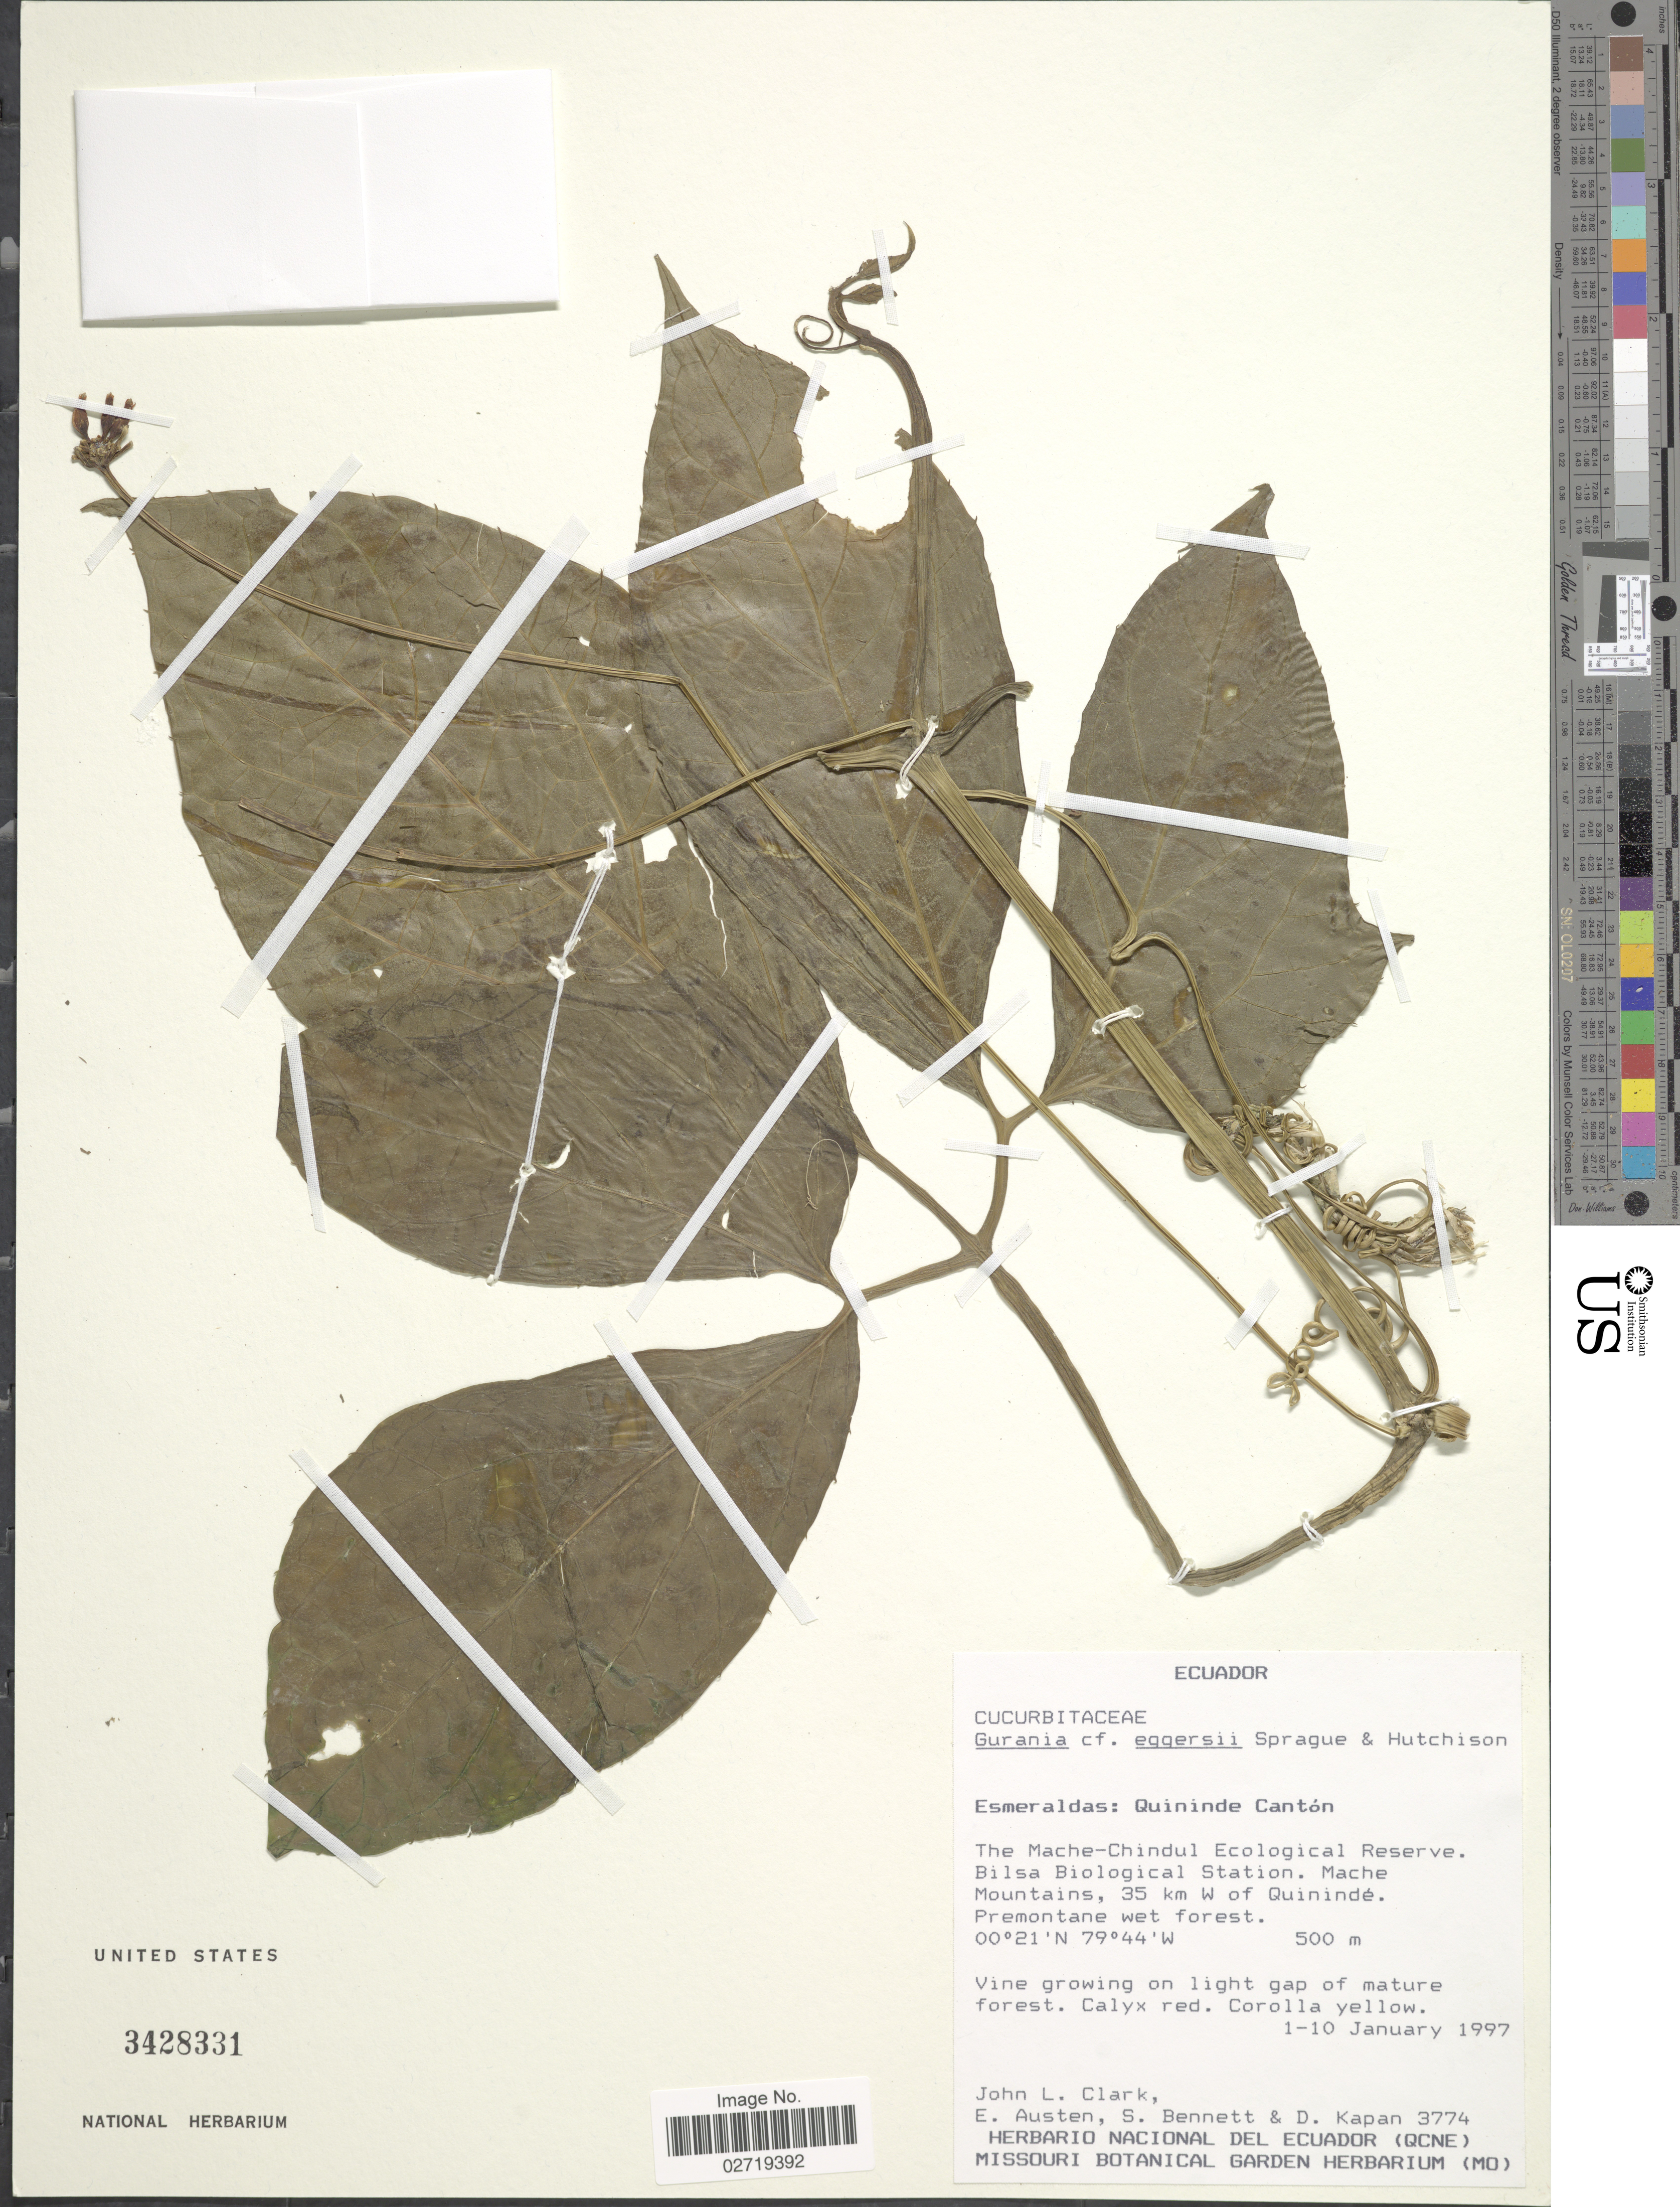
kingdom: Plantae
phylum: Tracheophyta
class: Magnoliopsida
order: Cucurbitales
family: Cucurbitaceae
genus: Gurania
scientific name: Gurania pedata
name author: Sprague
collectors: J. L. Clark, E. Austen, S. Bennett & D. Kapan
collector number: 3774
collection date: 1997-01-01/1997-01-10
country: Ecuador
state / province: Esmeraldas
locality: Quinínde Cantón, The Mache-Chindul Ecological Reserve. Bilsa Biological Station. Mache Mountains, 35 km W of Quinindé. Premontane wet forest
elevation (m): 500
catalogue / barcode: US 3428331